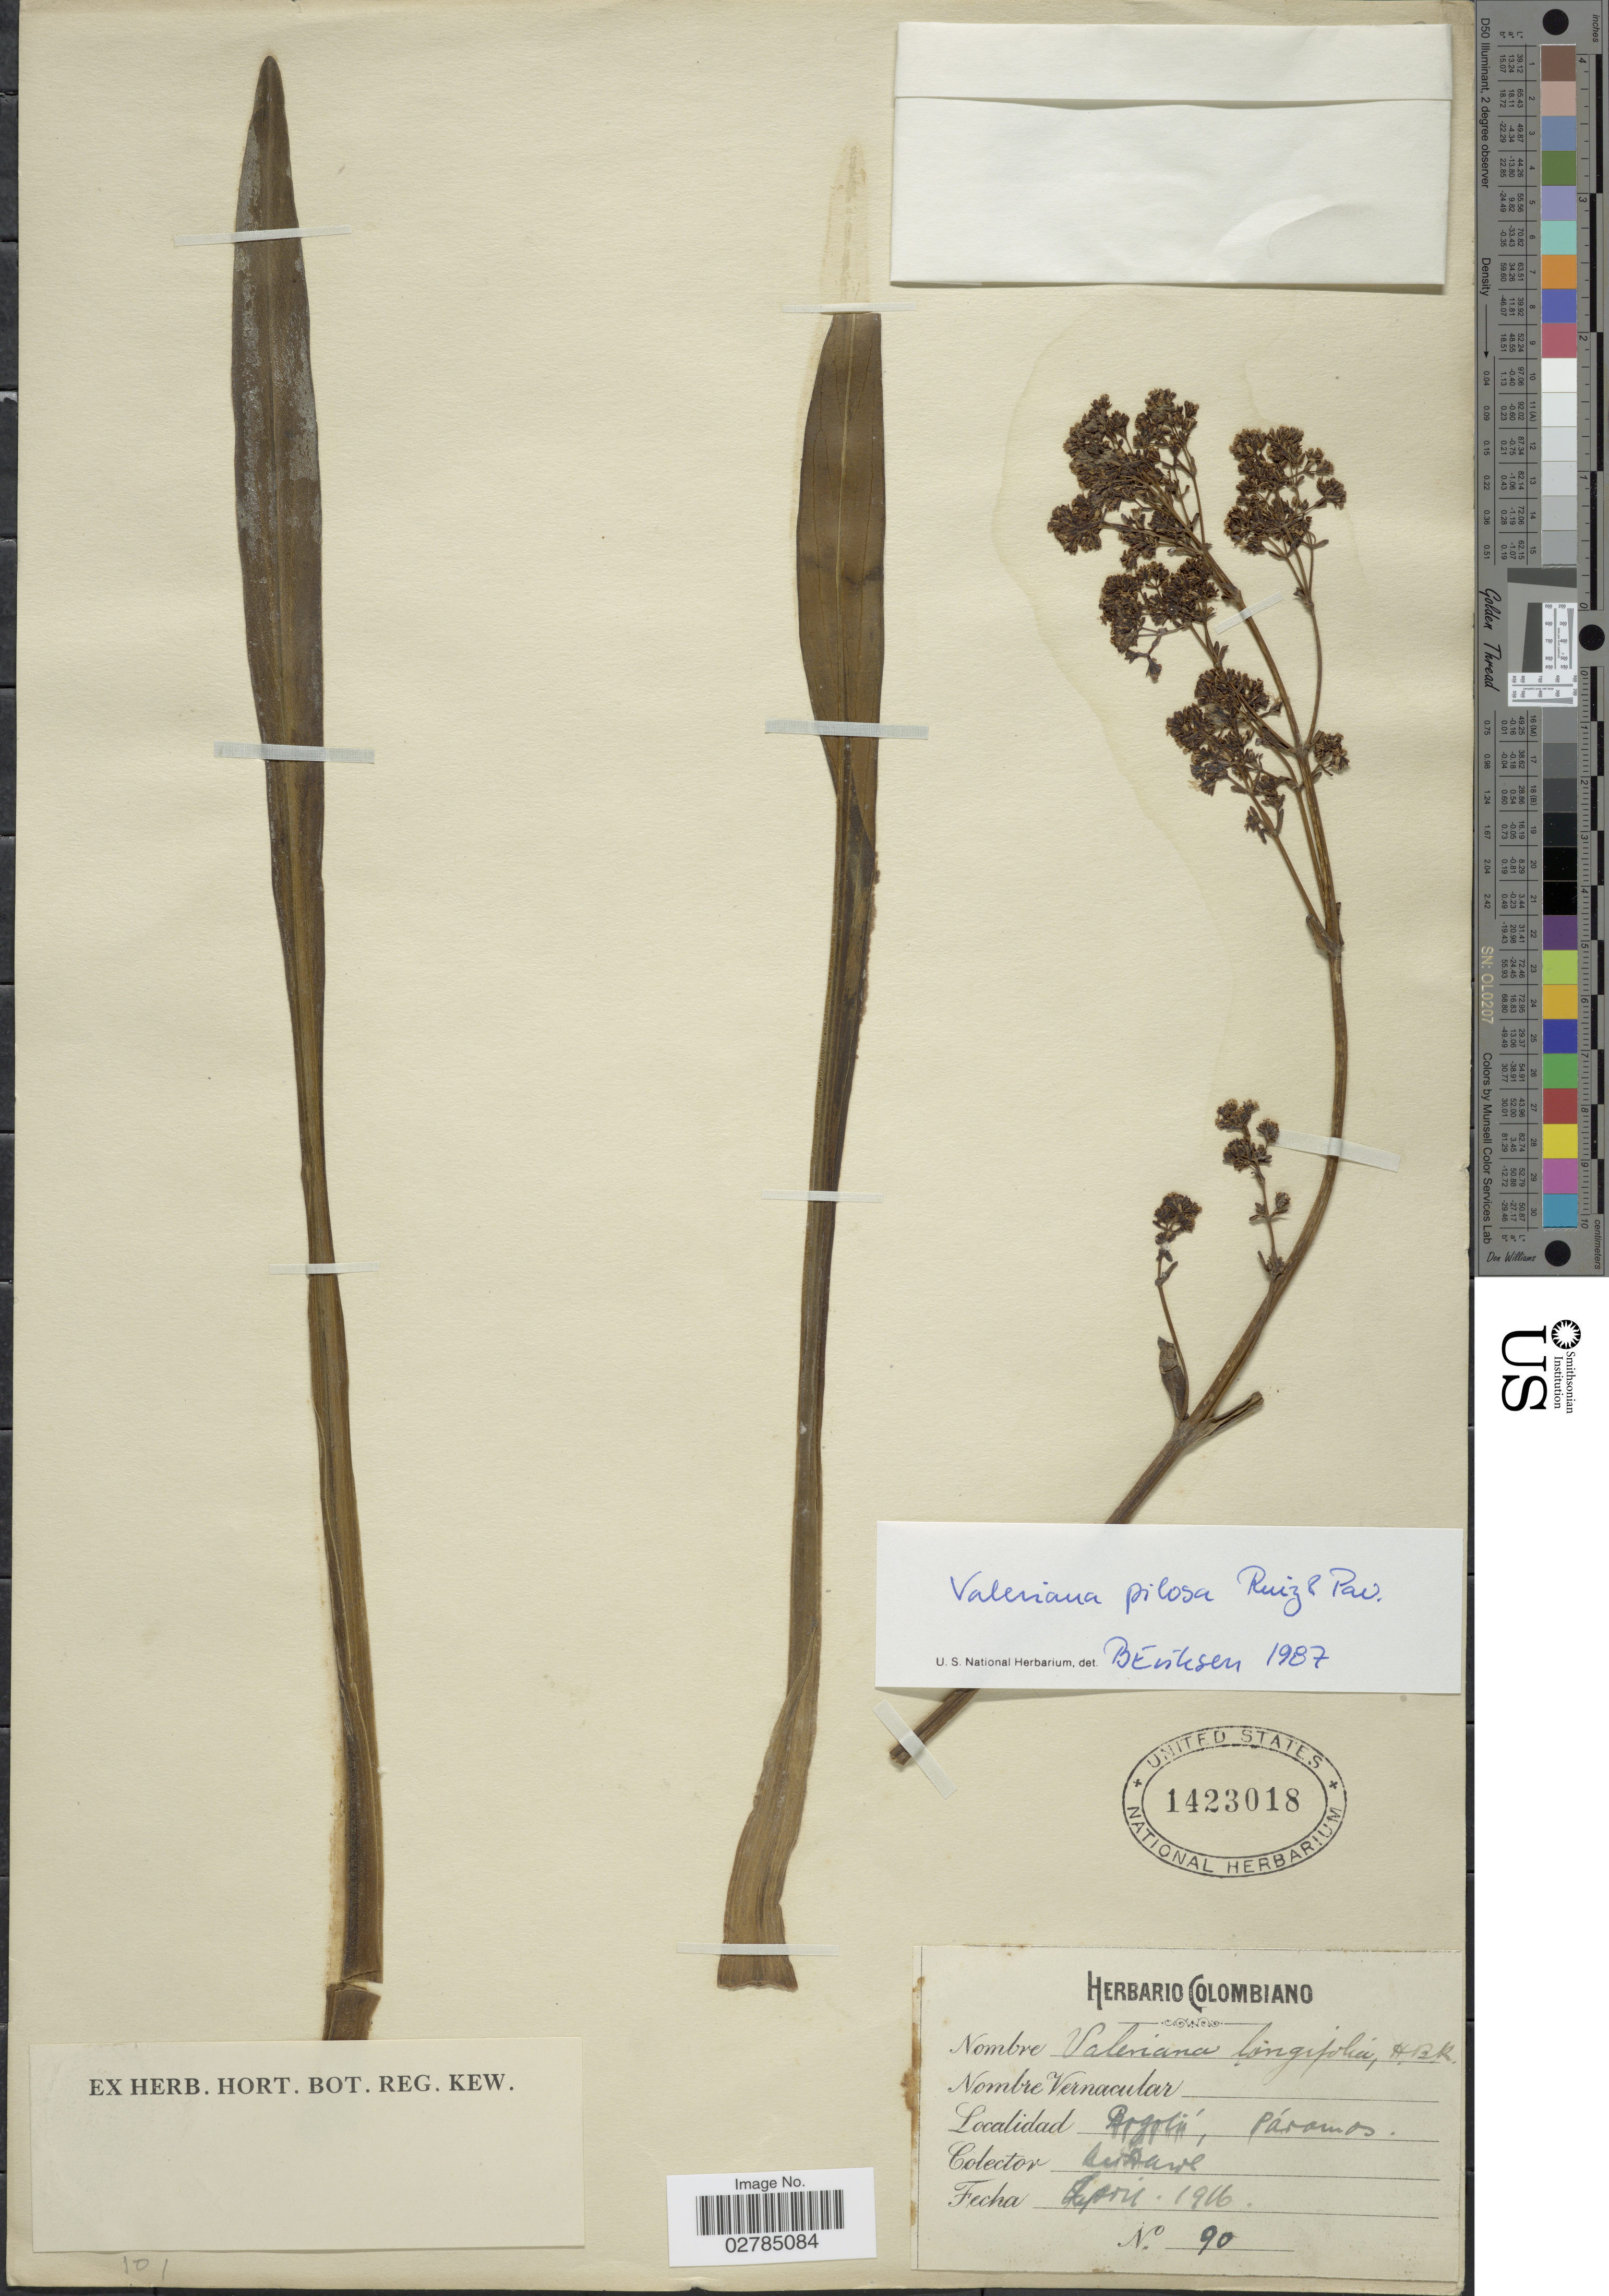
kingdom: Plantae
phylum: Tracheophyta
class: Magnoliopsida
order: Dipsacales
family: Caprifoliaceae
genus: Valeriana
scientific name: Valeriana pilosa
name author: Ruiz & Pav.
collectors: M. T. Dawe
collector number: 90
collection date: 1916-04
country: Colombia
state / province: Bogota D.C.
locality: Bogotá, Páramos.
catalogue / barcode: US 1423018